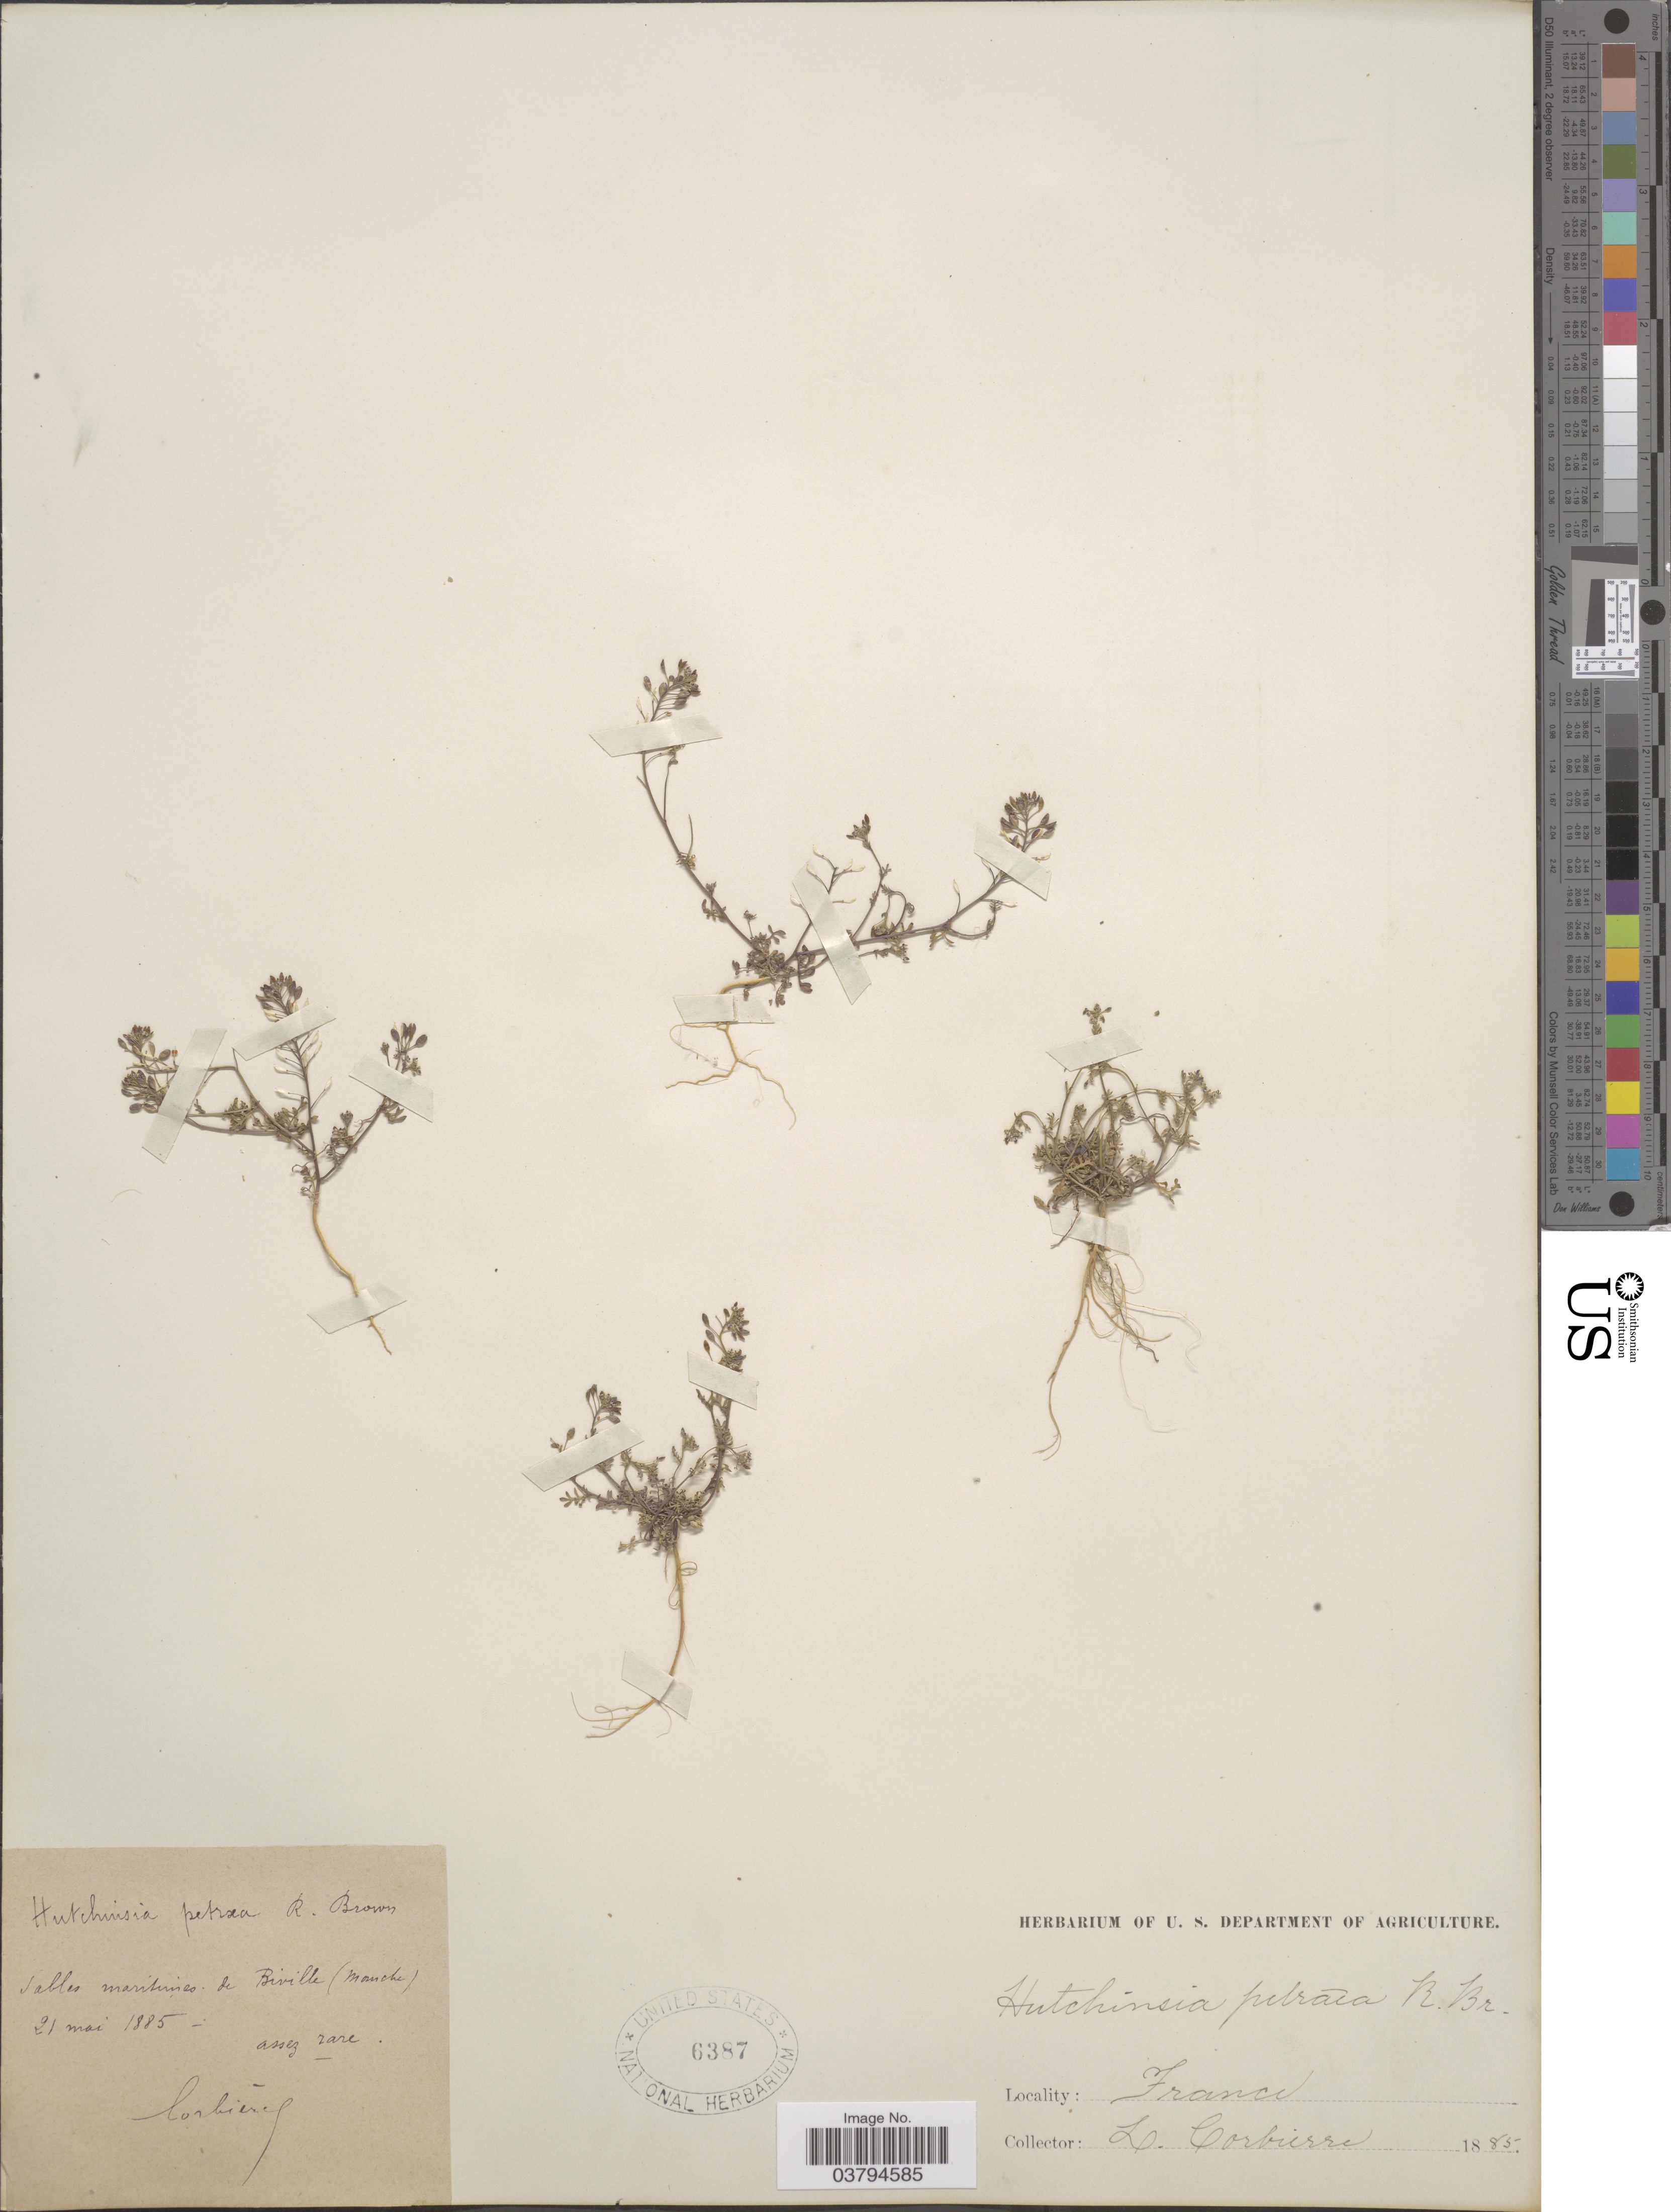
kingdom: Plantae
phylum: Tracheophyta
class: Magnoliopsida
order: Brassicales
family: Brassicaceae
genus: Hutchinsia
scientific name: Hutchinsia petraea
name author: W.T. Aiton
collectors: L. Corbière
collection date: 1885-05-21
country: France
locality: Sables maritiemes de Biville (Manche).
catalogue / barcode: US 6387